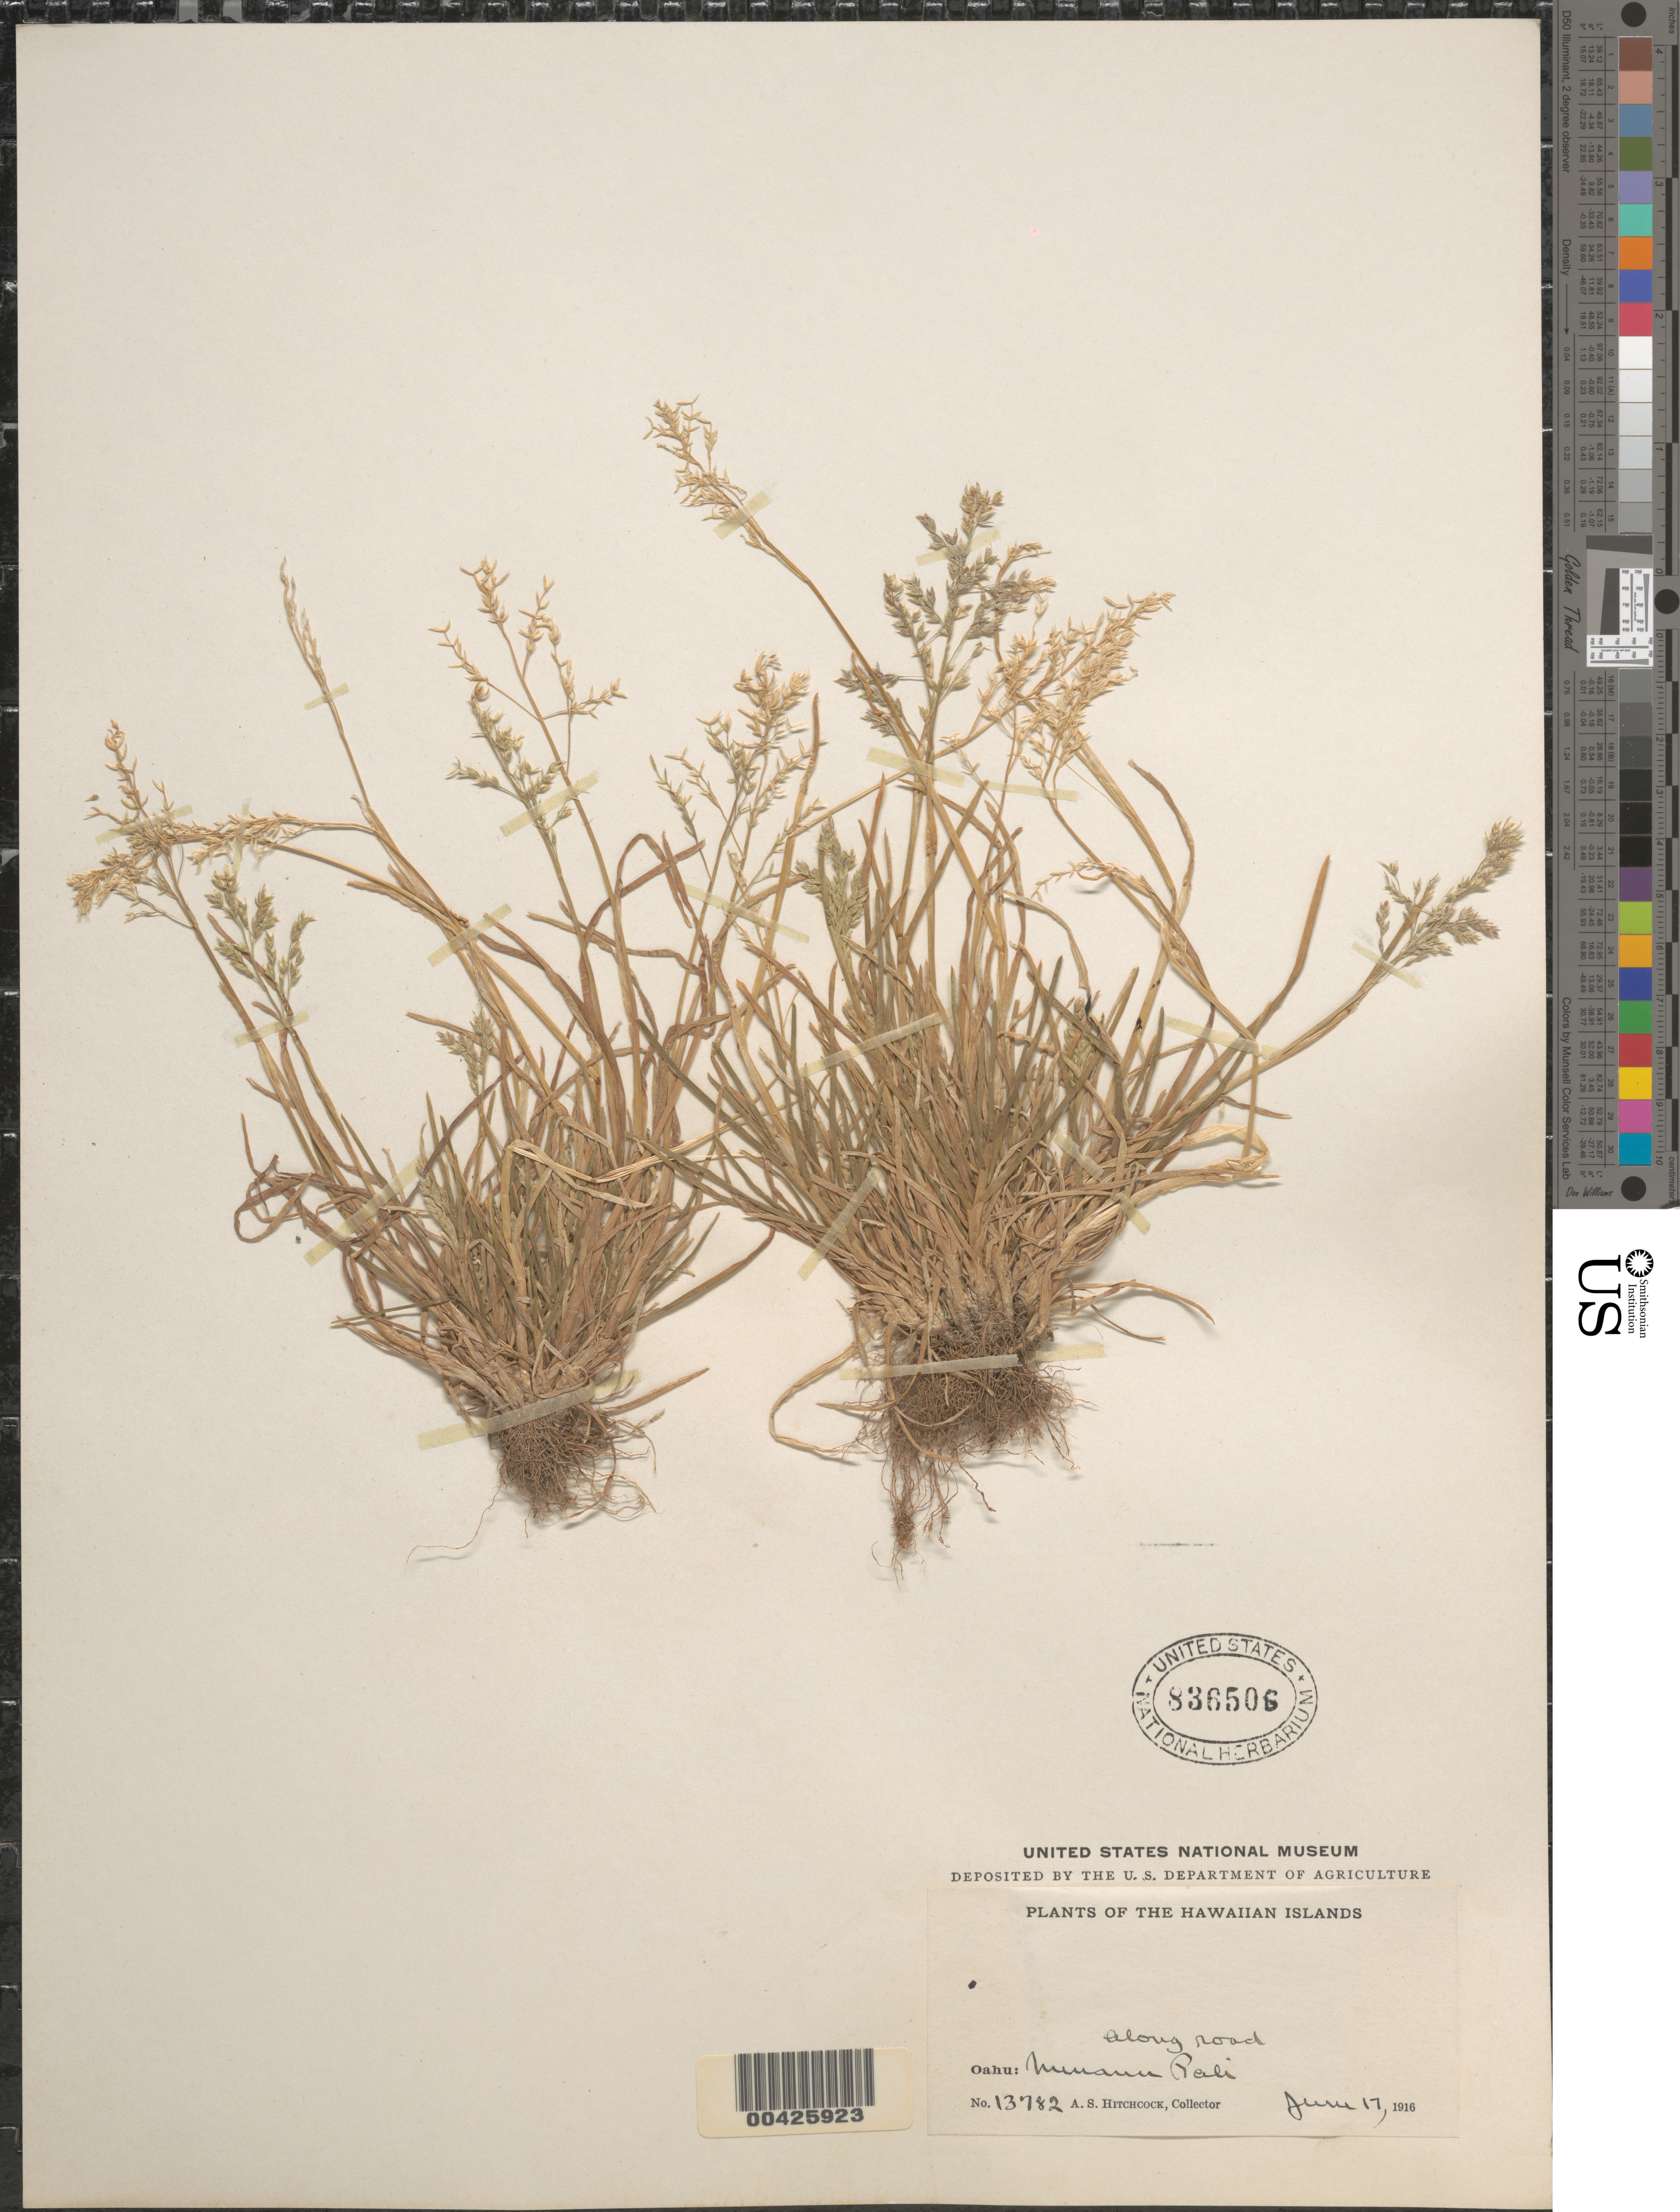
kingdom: Plantae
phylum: Tracheophyta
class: Liliopsida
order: Poales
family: Poaceae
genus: Poa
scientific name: Poa annua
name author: L.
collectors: A. S. Hitchcock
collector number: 13782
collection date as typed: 17 Jun 1916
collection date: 1916-06-17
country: United States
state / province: Hawaii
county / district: Honolulu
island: Oahu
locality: Nuuanu Pali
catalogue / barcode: US 836506